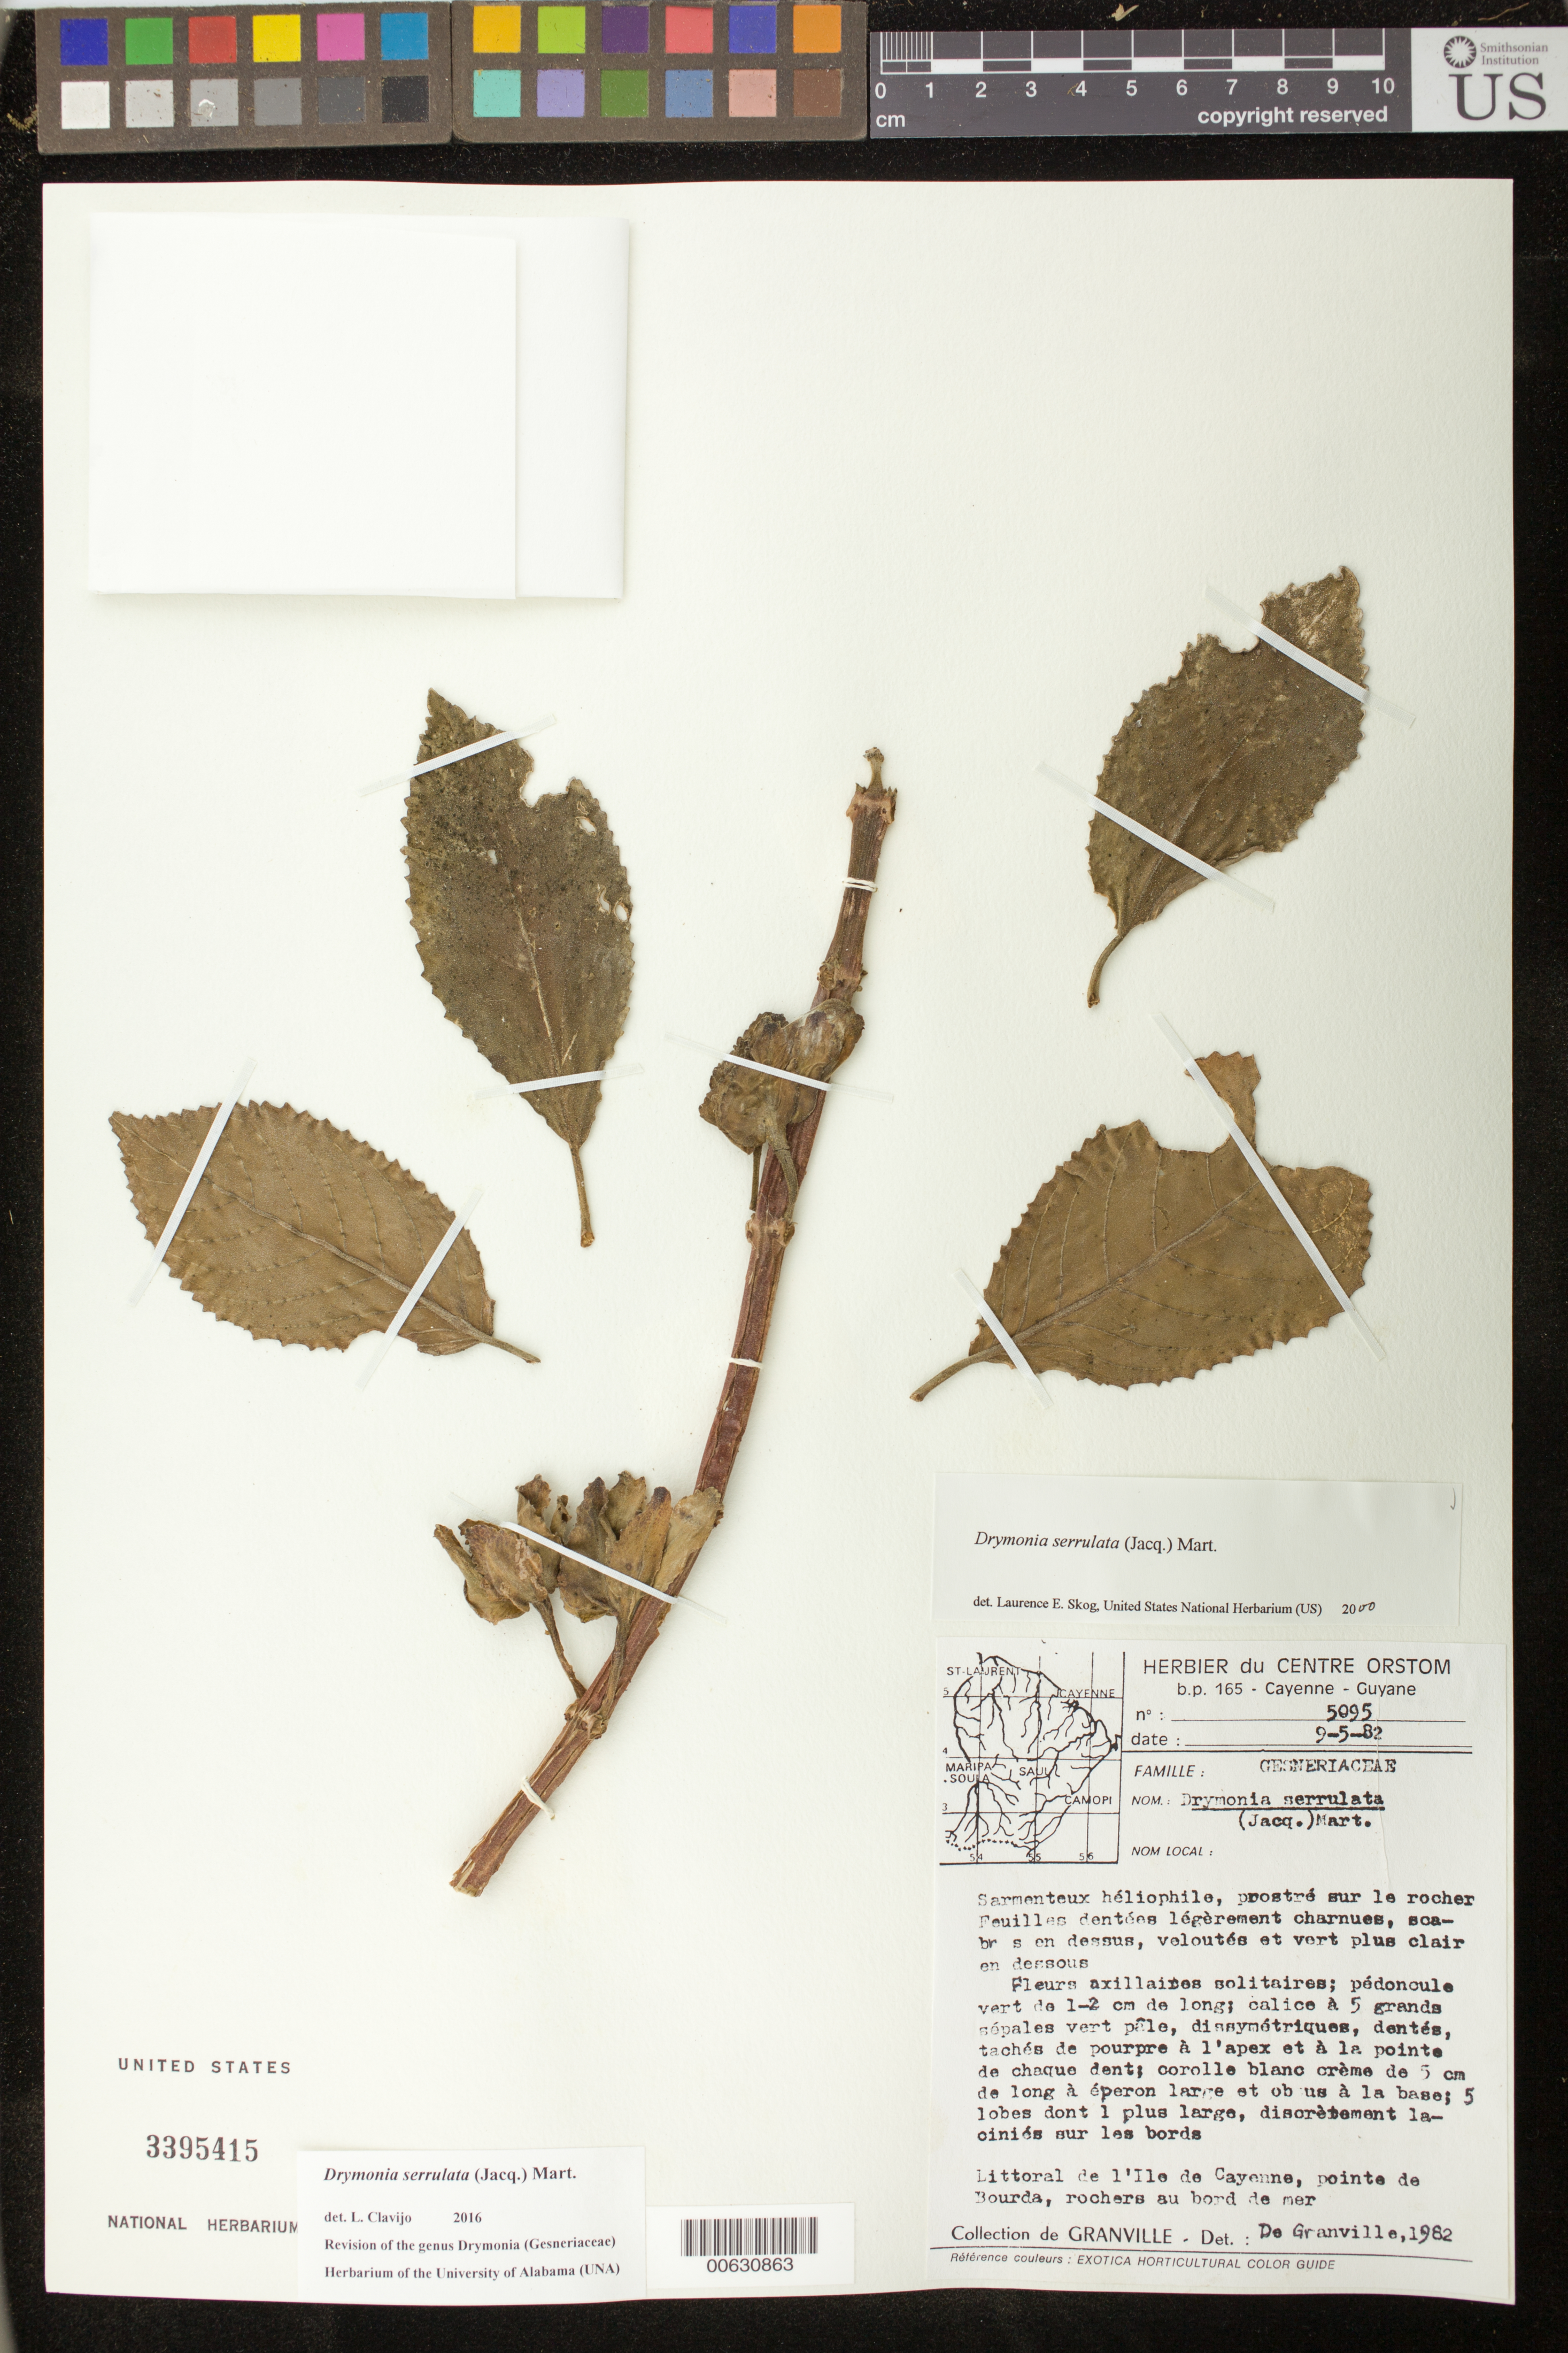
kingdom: Plantae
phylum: Tracheophyta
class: Magnoliopsida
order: Lamiales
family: Gesneriaceae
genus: Drymonia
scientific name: Drymonia serrulata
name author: (Jacq.) Mart.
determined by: Skog, Laurence E.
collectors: J.-J. de Granville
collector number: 5095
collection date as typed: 09 May 1982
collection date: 1982-05-09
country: French Guiana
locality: Littoral de l'Isle de Cayenne, pointe de Bourda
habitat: Rochers au bord de mer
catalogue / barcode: US 3395415